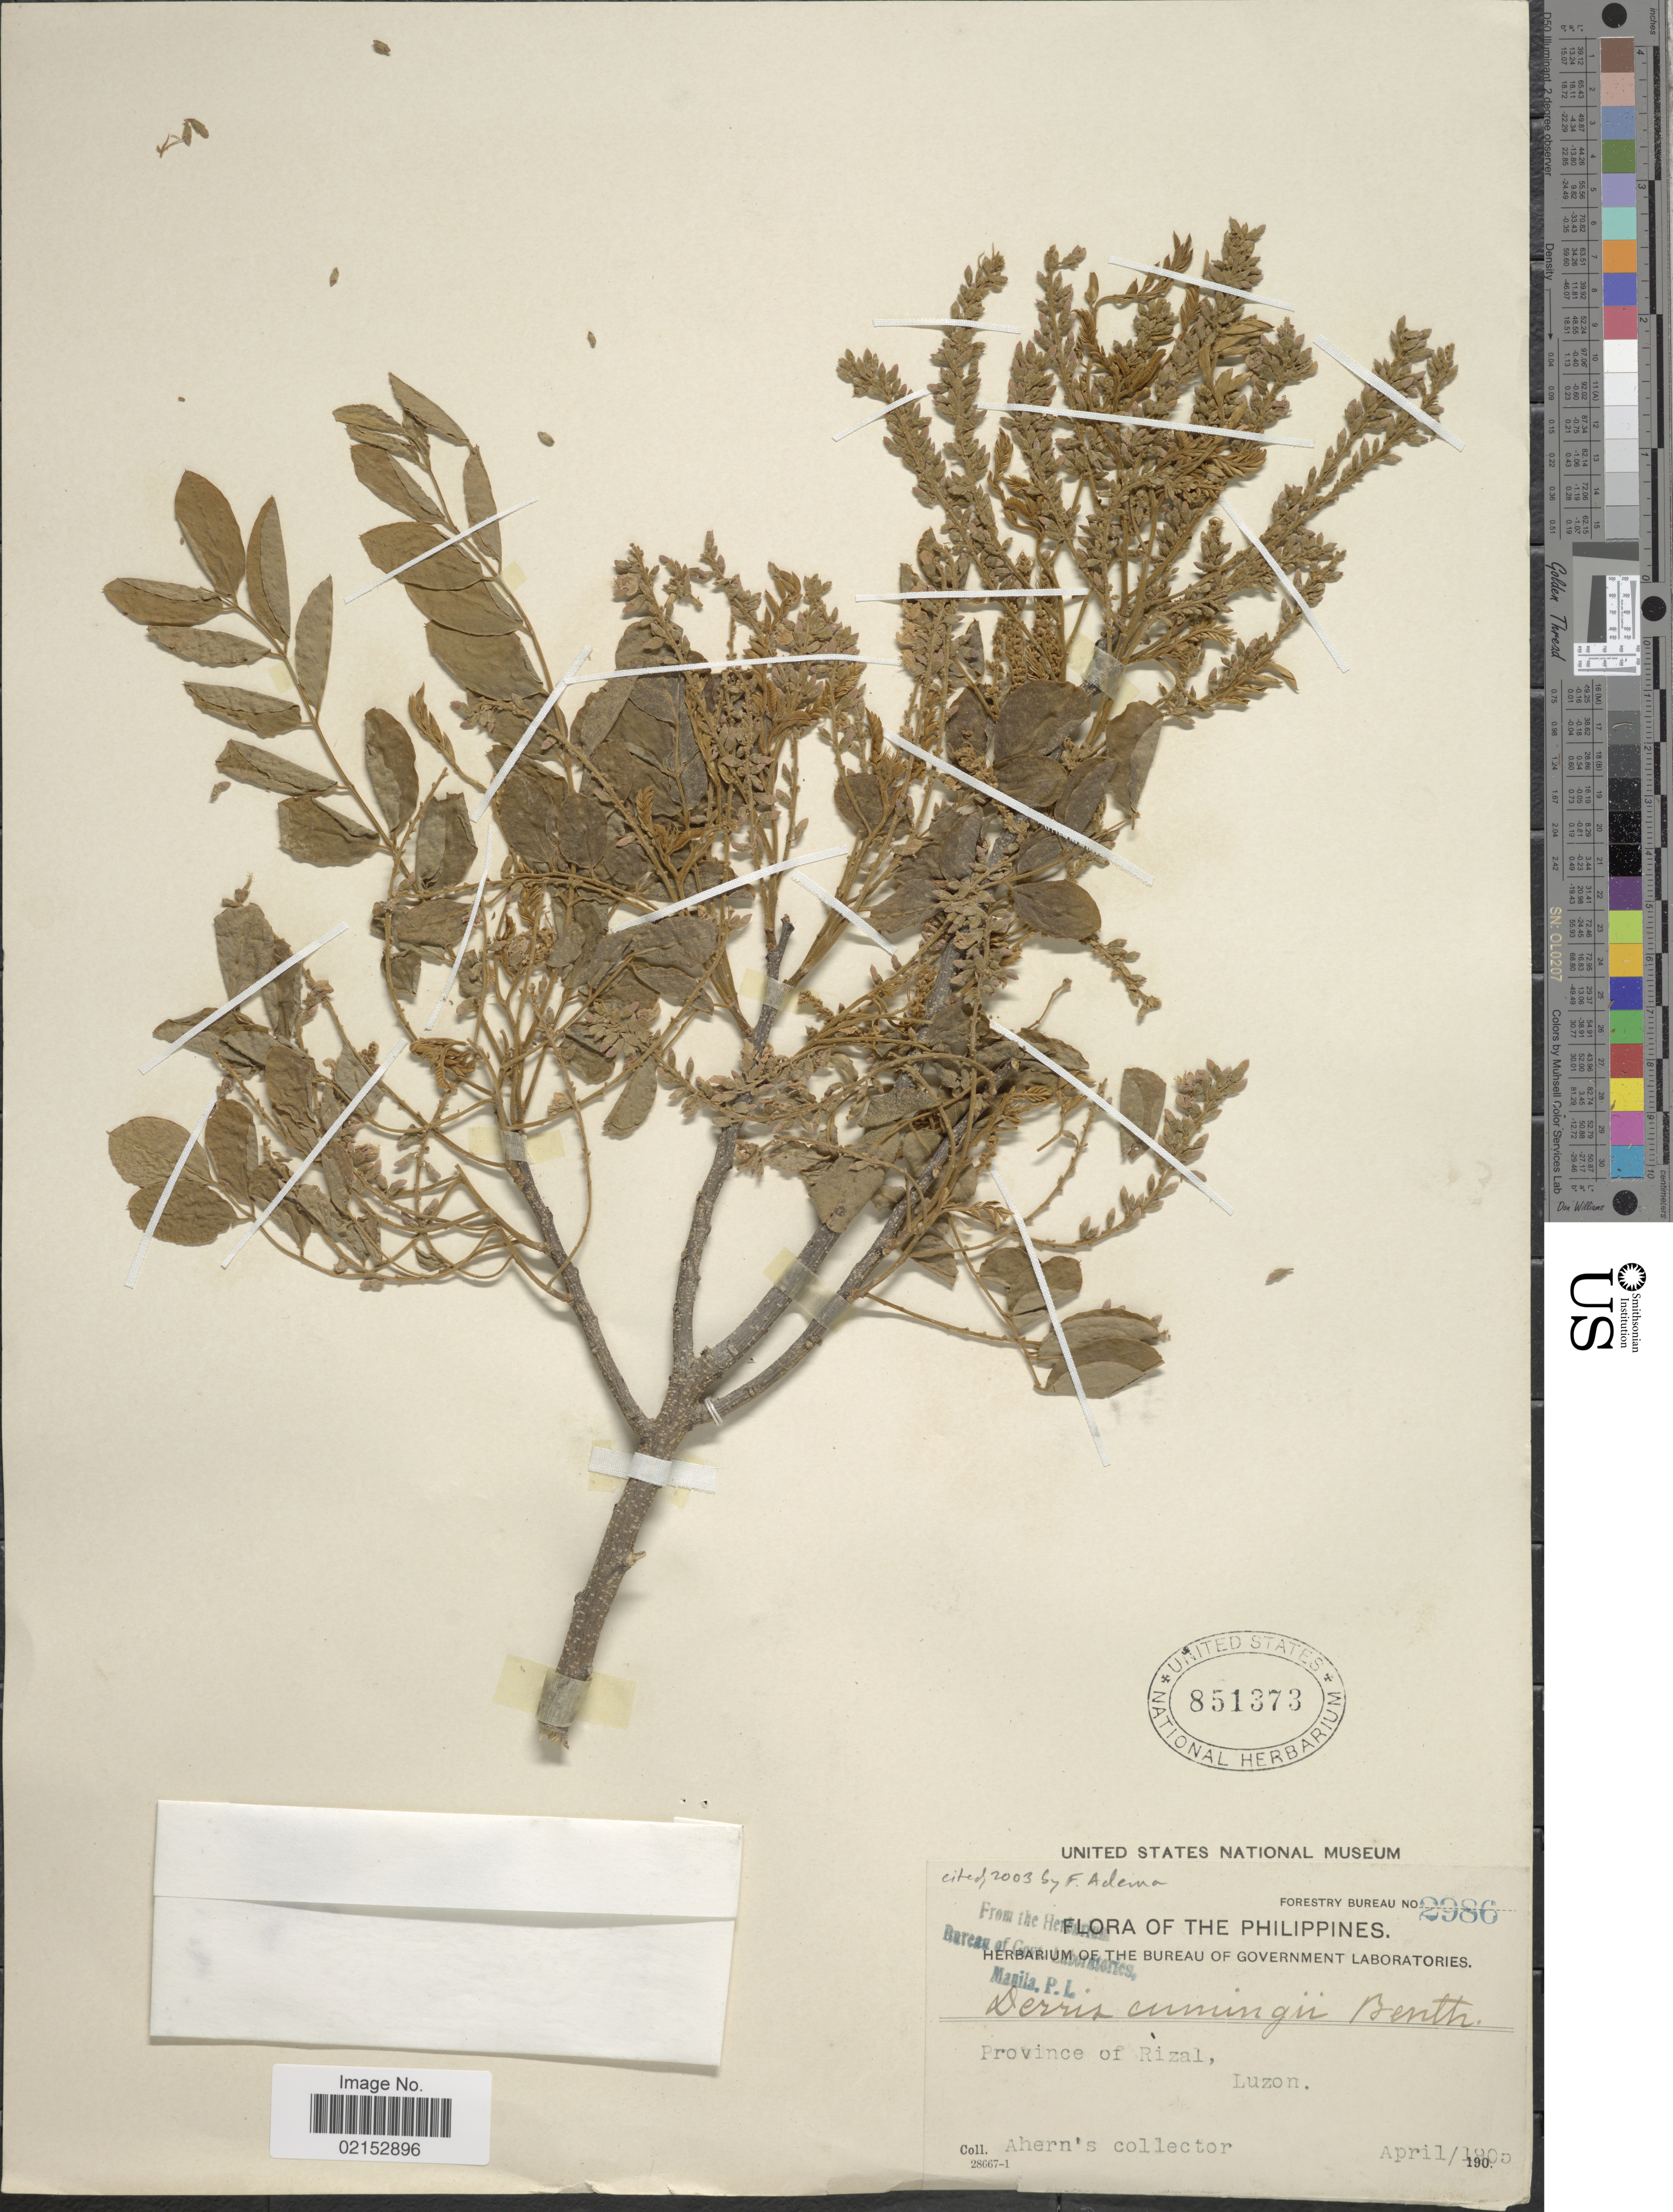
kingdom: Plantae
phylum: Tracheophyta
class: Magnoliopsida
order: Fabales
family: Fabaceae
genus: Brachypterum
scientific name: Brachypterum cumingii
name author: (Benth.) Adema & Sirich.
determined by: Strong, Mark T., (BOT), Smithsonian Institution - National Museum of Natural History (UNITED STATES)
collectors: Ahern's collector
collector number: Forestry Bureau 2986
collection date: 1905-04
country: Philippines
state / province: Calabarzon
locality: Province of Rizal, Luzon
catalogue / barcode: US 851373